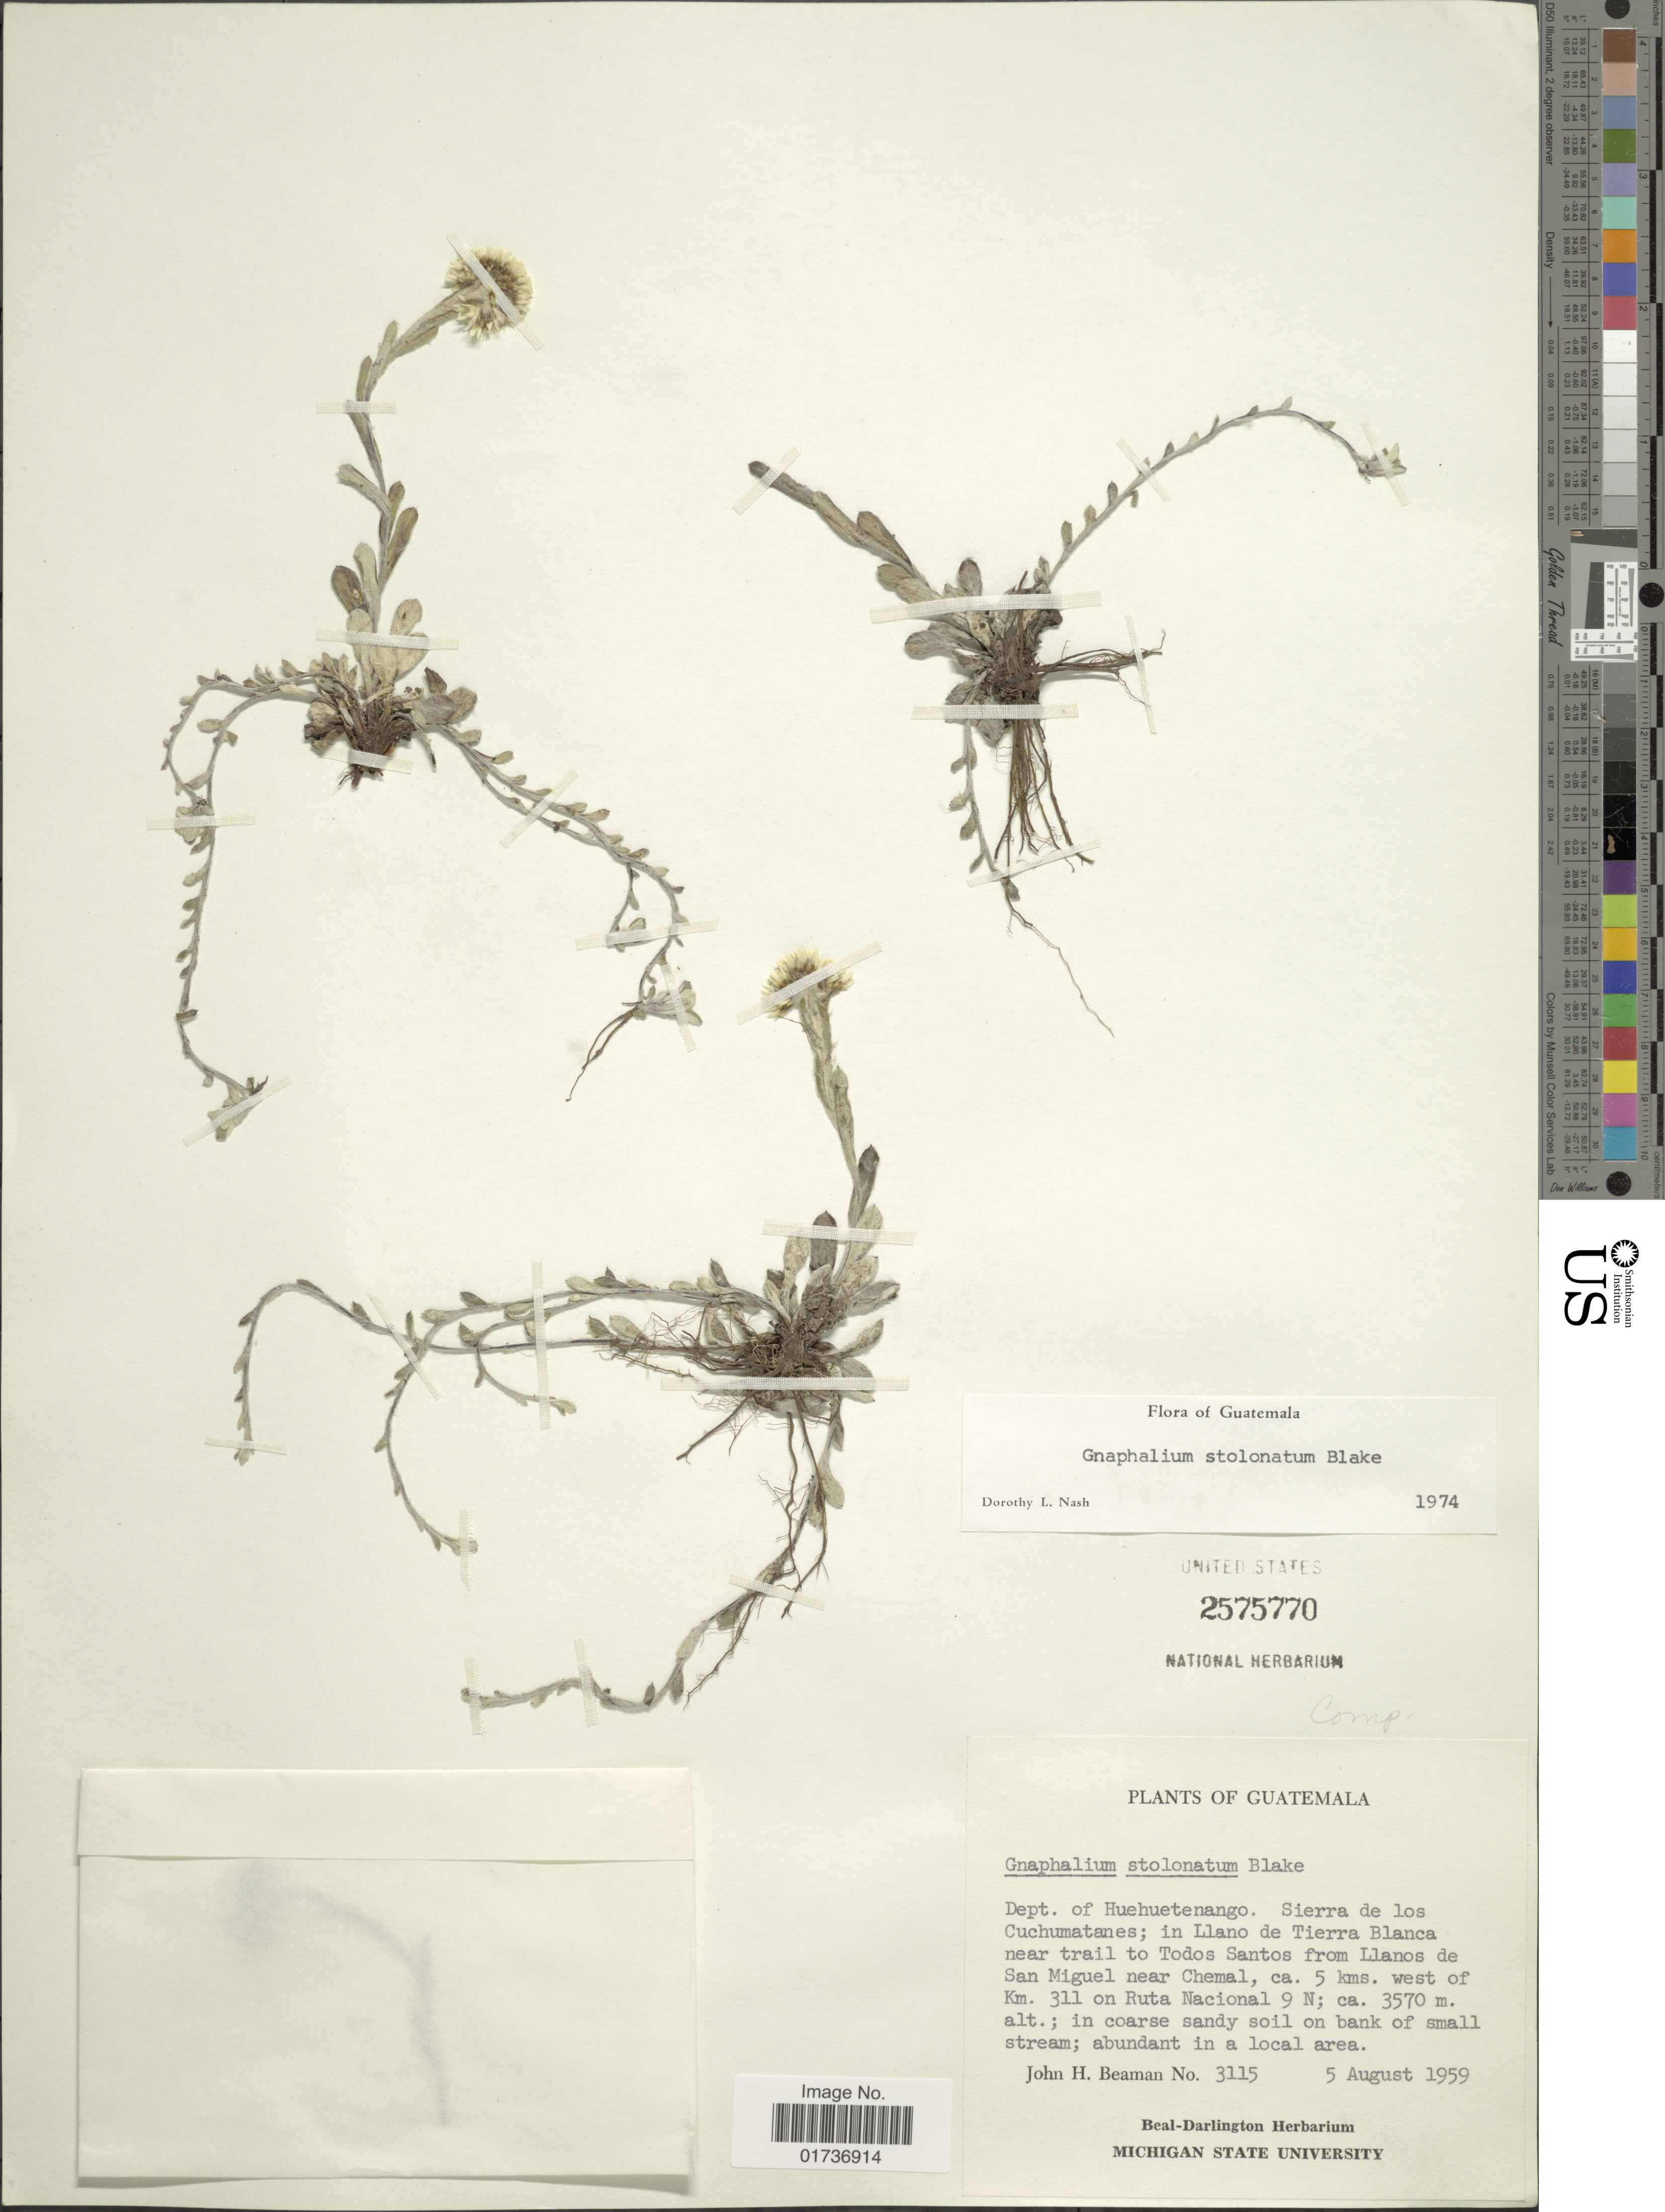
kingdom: Plantae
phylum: Tracheophyta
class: Magnoliopsida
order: Asterales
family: Asteraceae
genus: Gnaphalium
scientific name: Gnaphalium stolonatum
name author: S.F. Blake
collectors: J. H. Beaman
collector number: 3115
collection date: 1959-08-05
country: Guatemala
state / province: Huehuetenango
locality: Dept. Huehuetenago. Sierra de Los Cuchumatanes; in LLano de Tierra Blanca near trail to Todos Santos from LLano de San Miguel near Chemal, ca 5 kms west of Km 311 on Ruta Nacional 9 N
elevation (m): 3570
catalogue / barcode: US 2575770